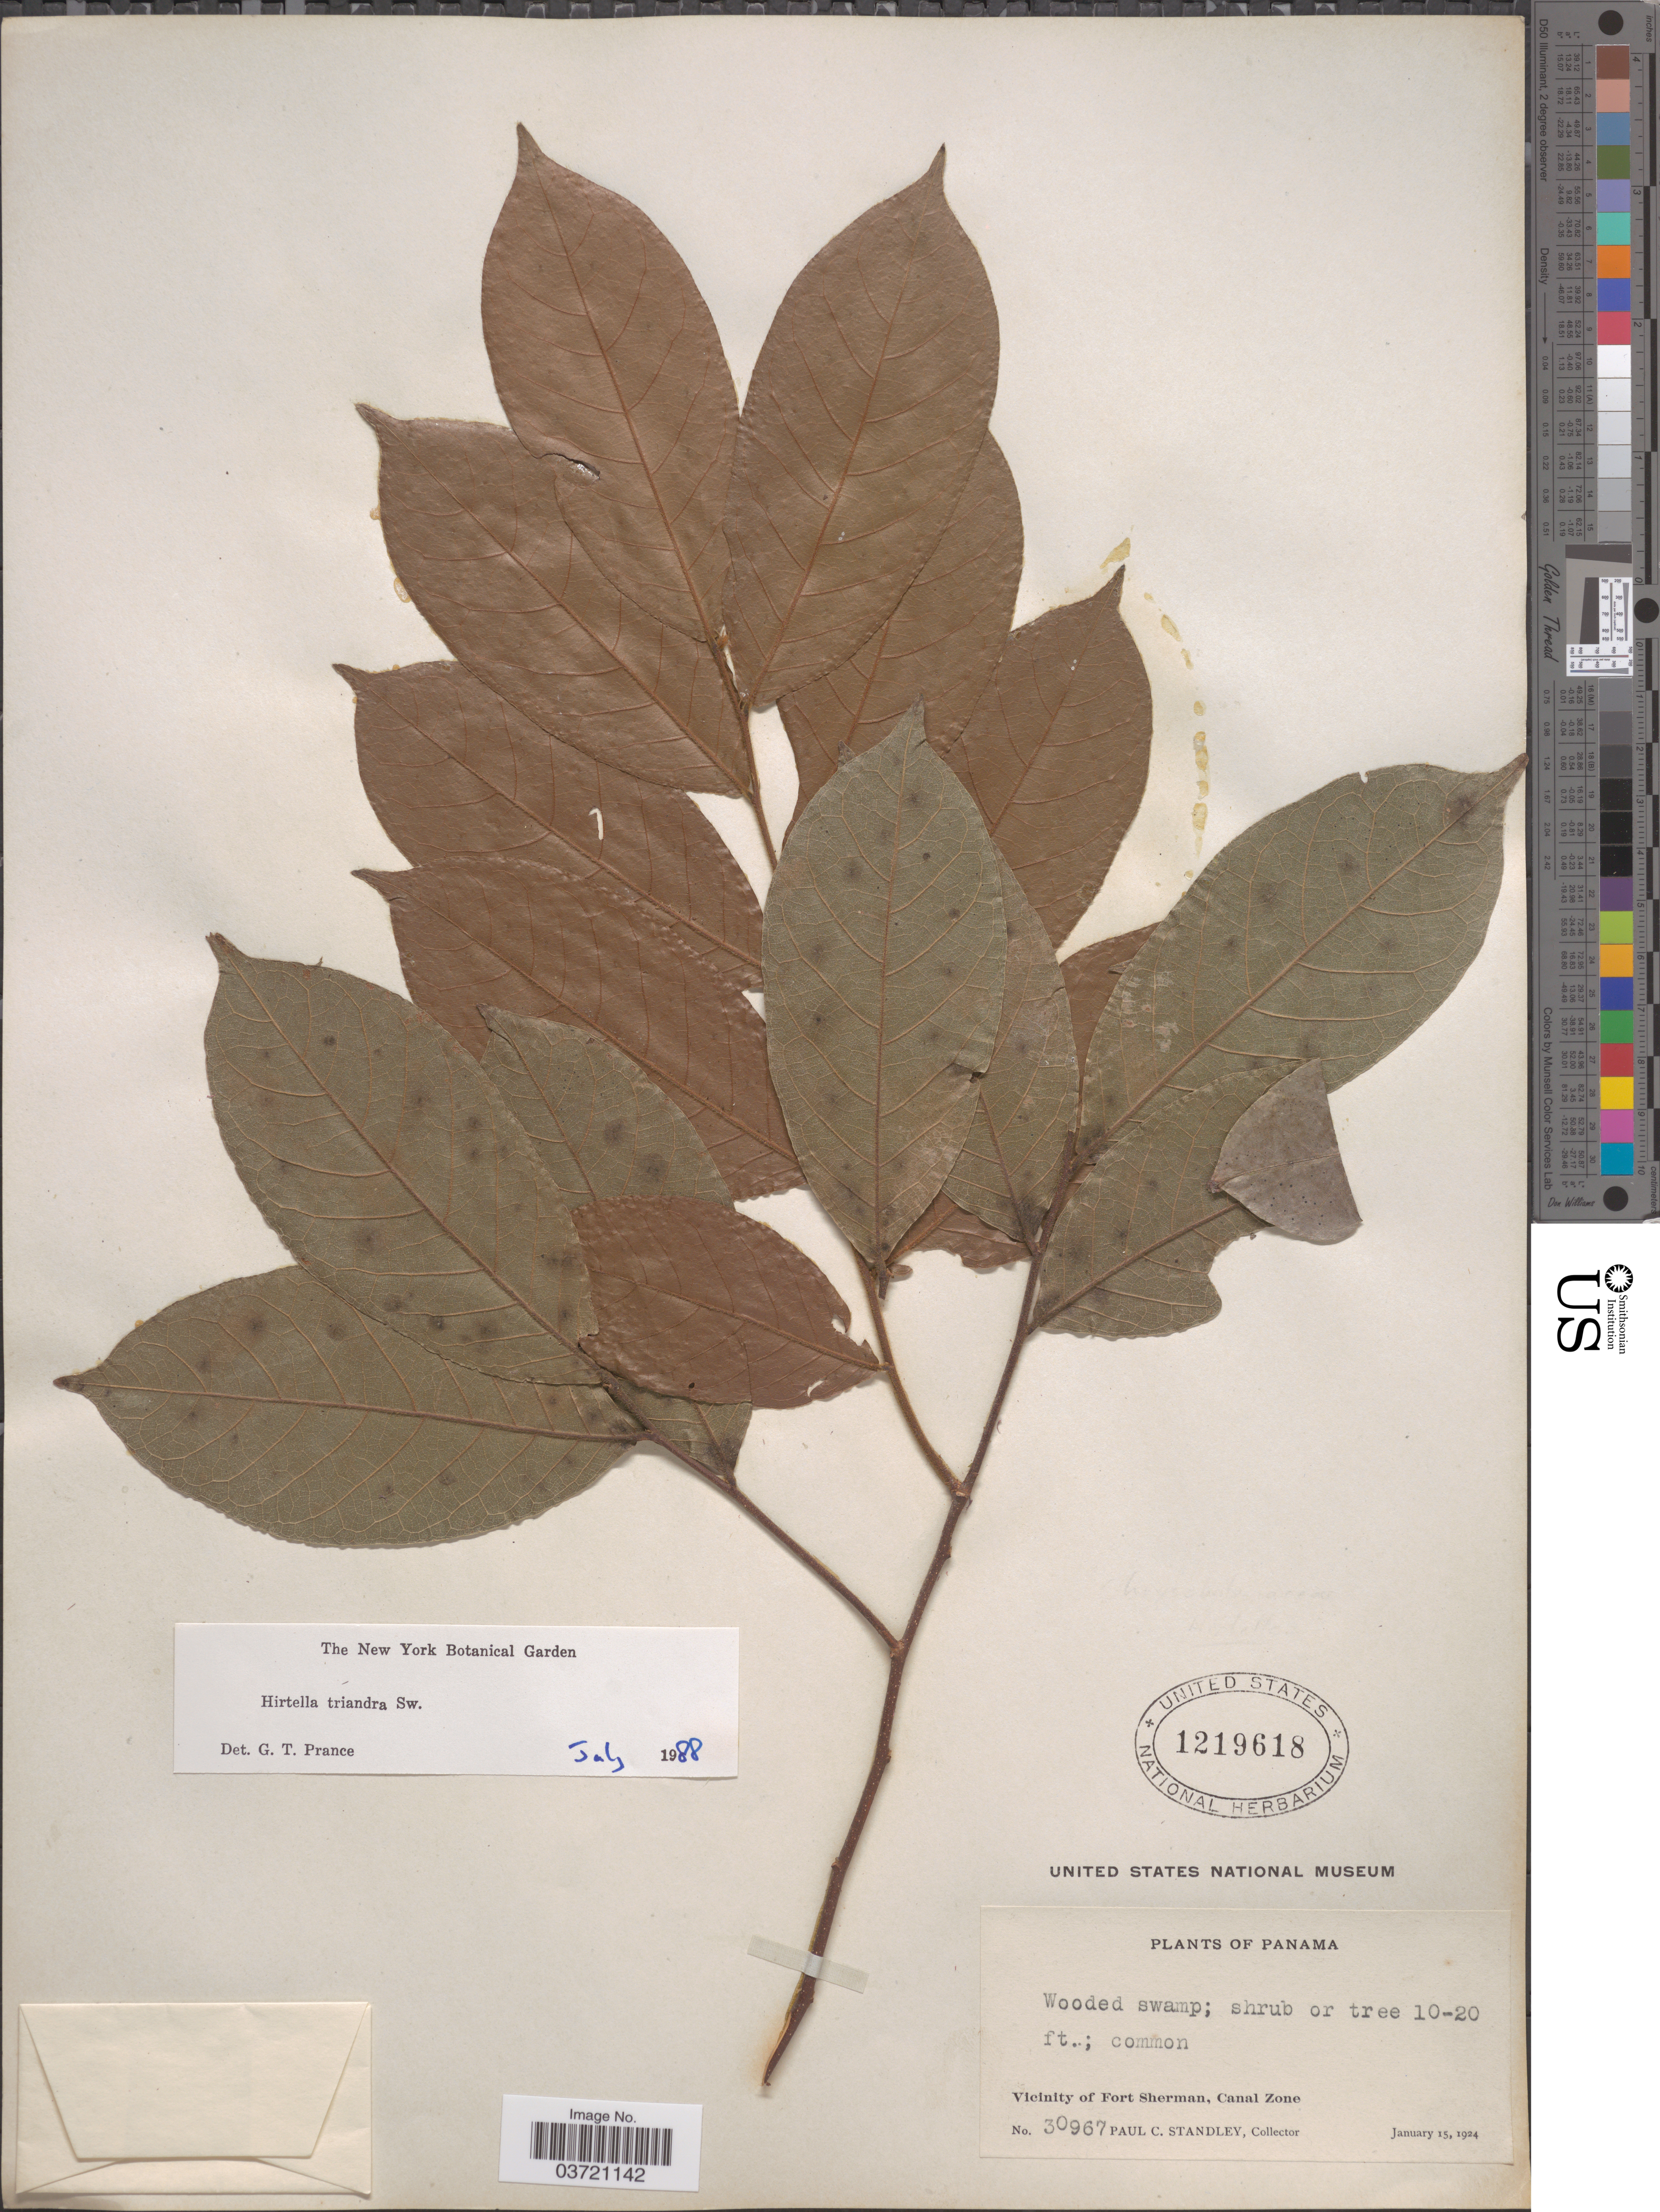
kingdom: Plantae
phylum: Tracheophyta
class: Magnoliopsida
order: Malpighiales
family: Chrysobalanaceae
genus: Hirtella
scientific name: Hirtella triandra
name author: Sw.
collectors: P. C. Standley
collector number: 30967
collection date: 1924-01-15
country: Panama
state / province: Colón / Panamá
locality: Vicinity of Fort Sherman, Canal Zone.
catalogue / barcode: US 1219618